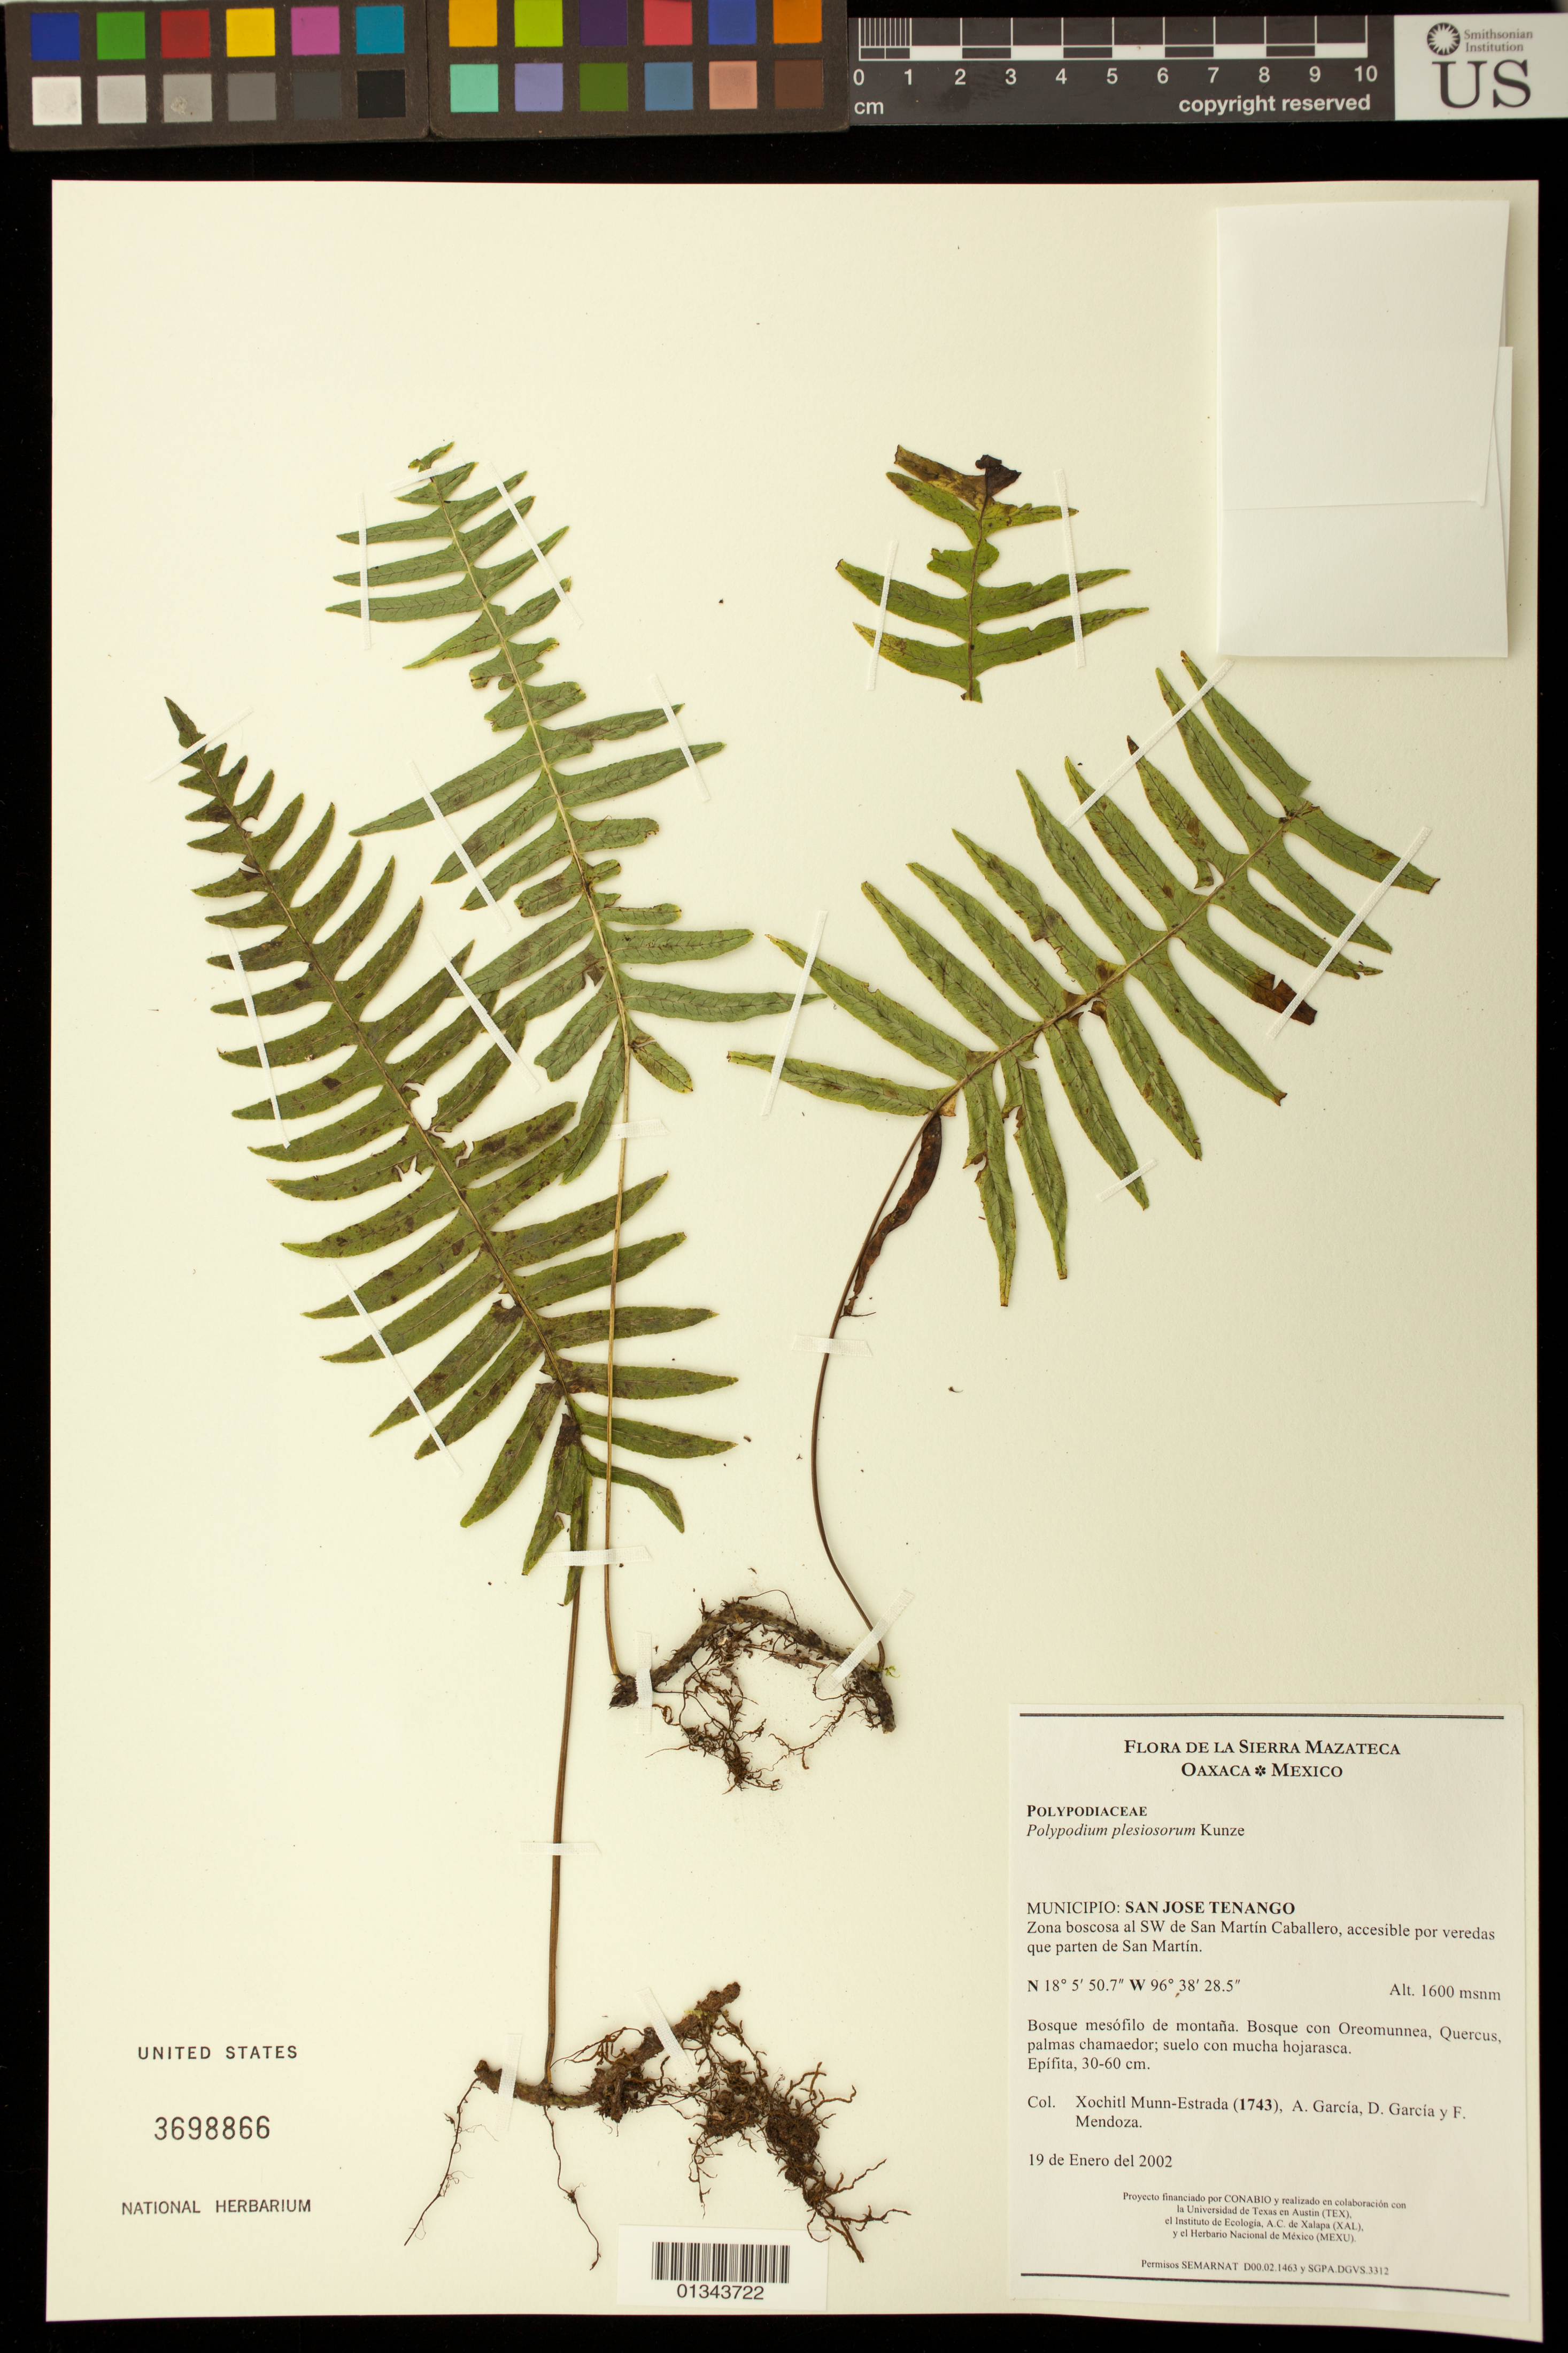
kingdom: Plantae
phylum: Tracheophyta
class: Polypodiopsida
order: Polypodiales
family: Polypodiaceae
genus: Polypodium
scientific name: Polypodium plesiosorum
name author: Kunze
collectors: X. Munn-Estrada, A. García, D. Garcia & F. Mendoza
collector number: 1743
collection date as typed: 19 de Enero del 2002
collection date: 2002-01-19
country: Mexico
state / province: Oaxaca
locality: San Jose Tenango, Zona boscosa al SW de San Martin Caballero, accesible por veredas que parten de San Martin.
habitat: Bosque mesofilo de montana.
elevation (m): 1600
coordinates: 18 05 50.7 N, 96 38 28.5 W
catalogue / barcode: US 3698866